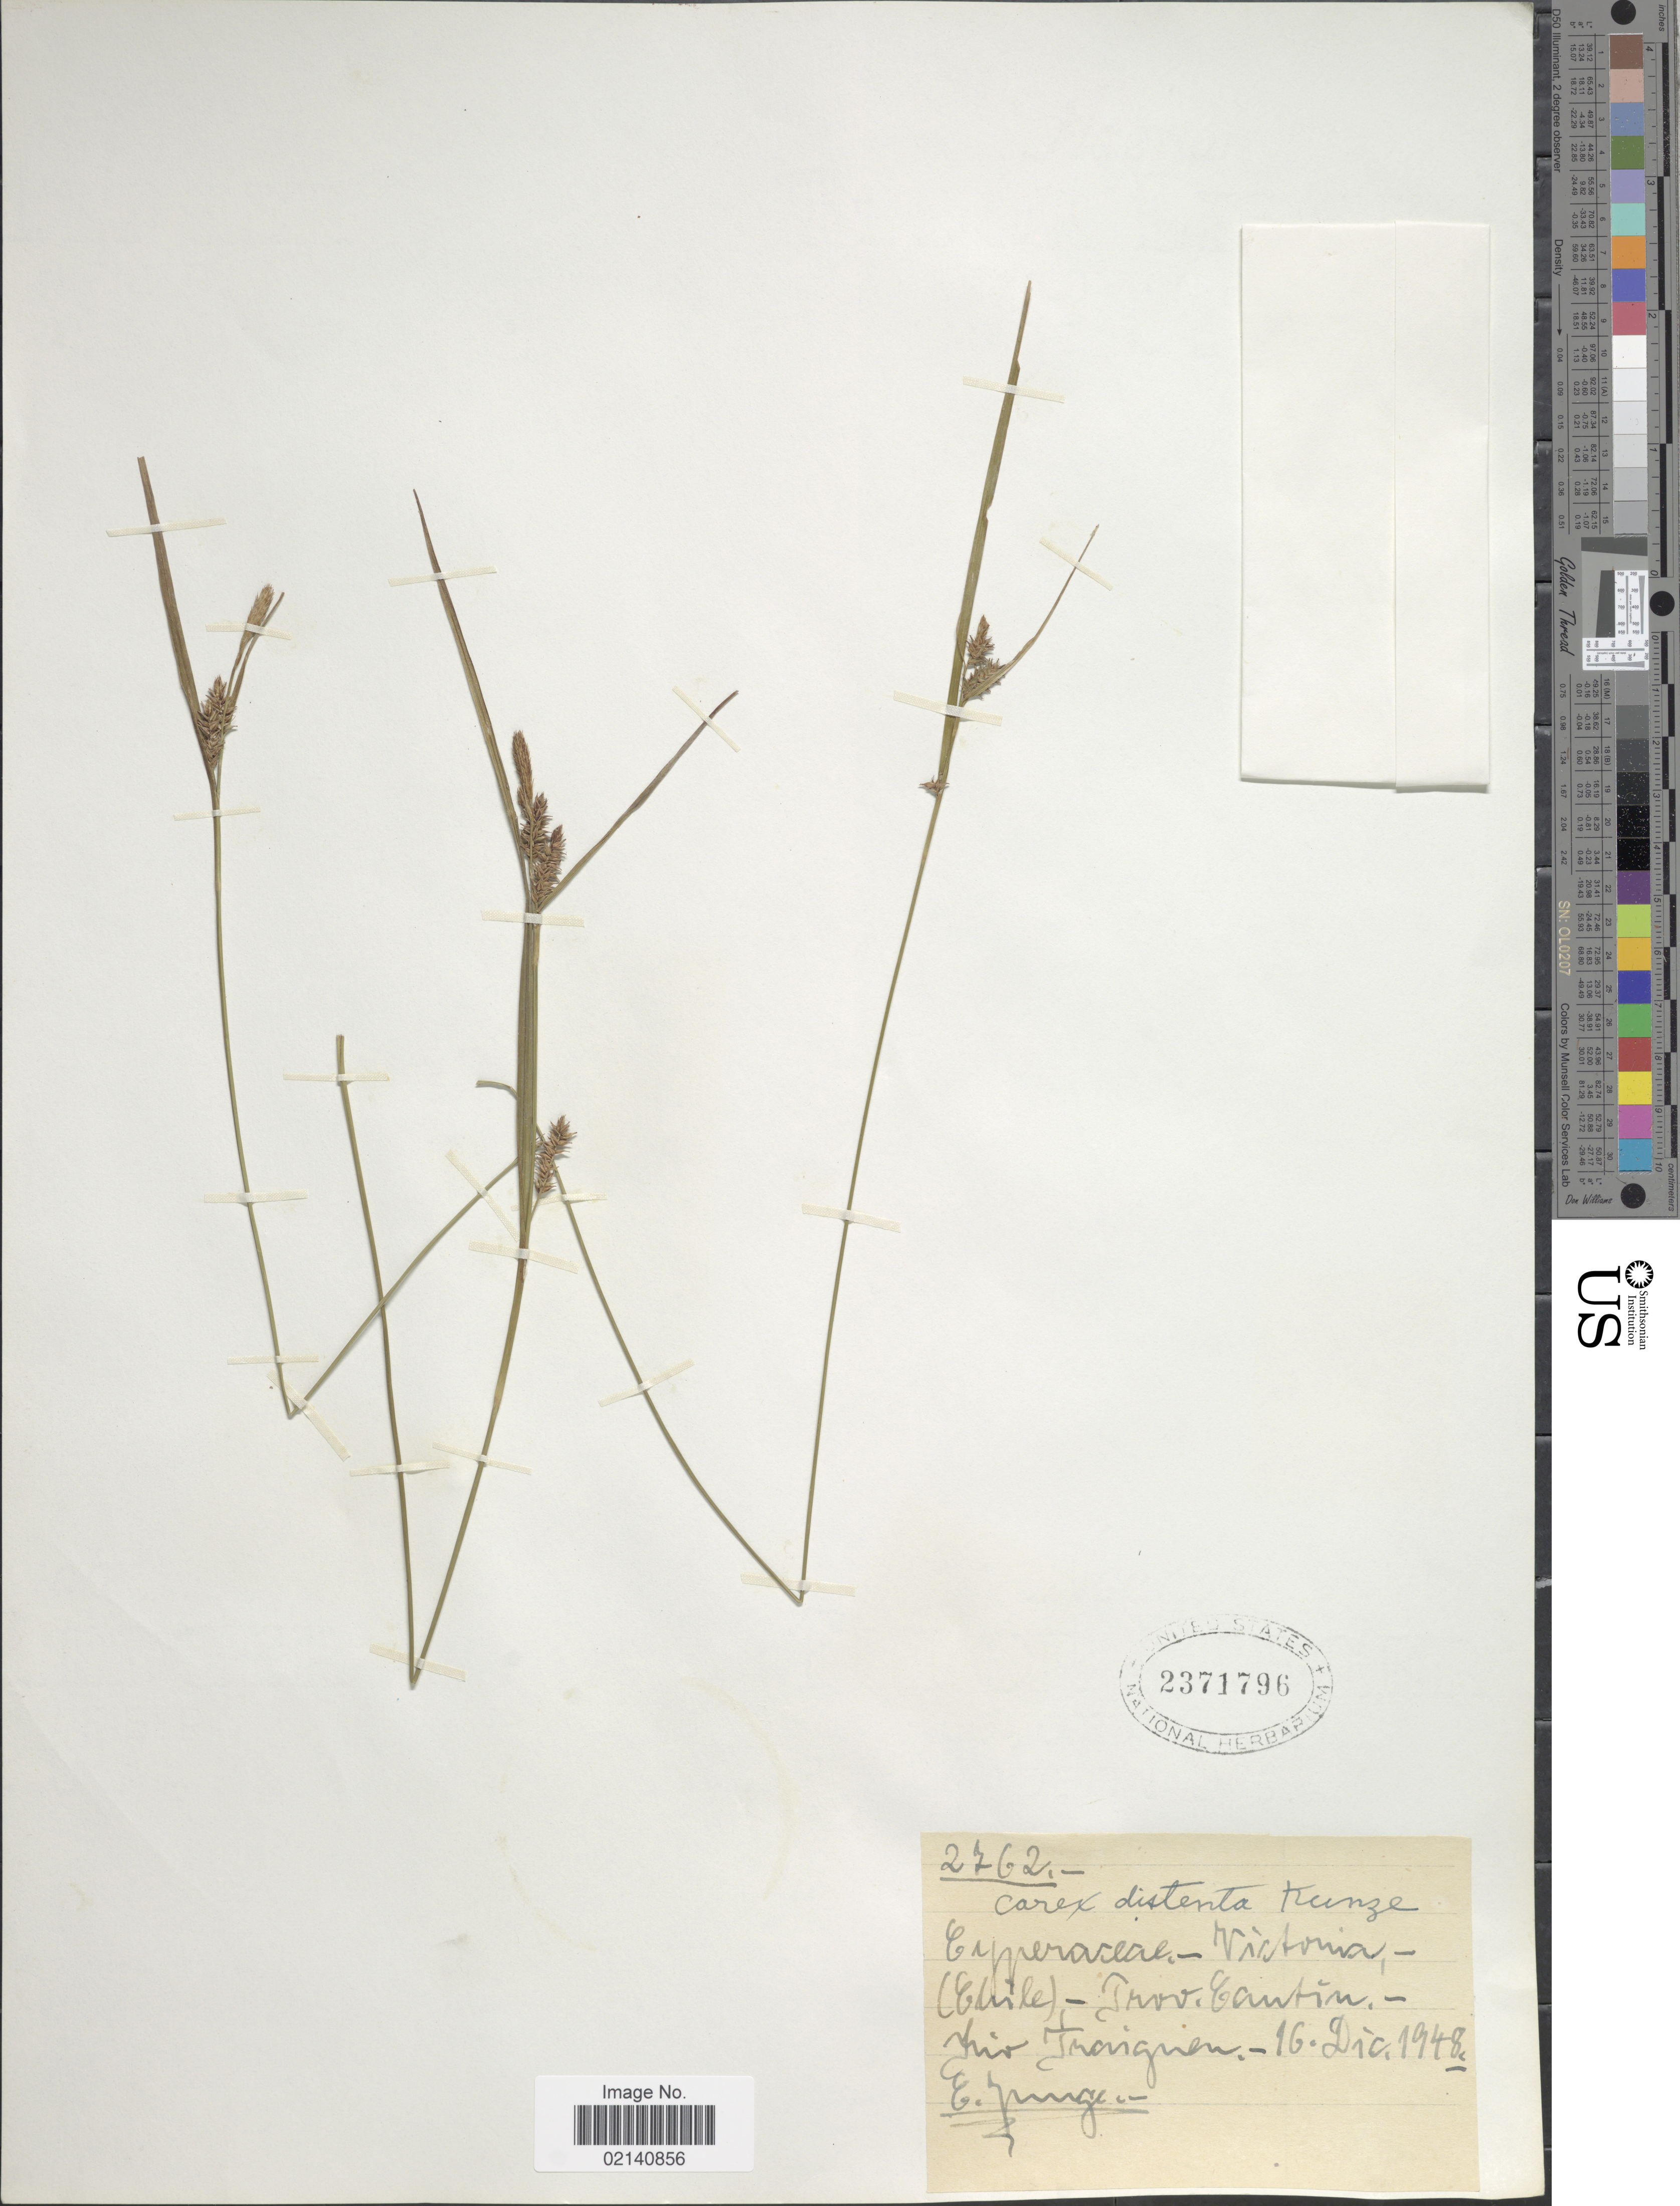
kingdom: Plantae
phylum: Tracheophyta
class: Liliopsida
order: Poales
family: Cyperaceae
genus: Carex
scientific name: Carex fuscula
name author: d'Urv.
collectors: E. Junge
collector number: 2762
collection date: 1948-12-16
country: Chile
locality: Prov. Cantin, Rio Traignen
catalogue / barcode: US 2371796